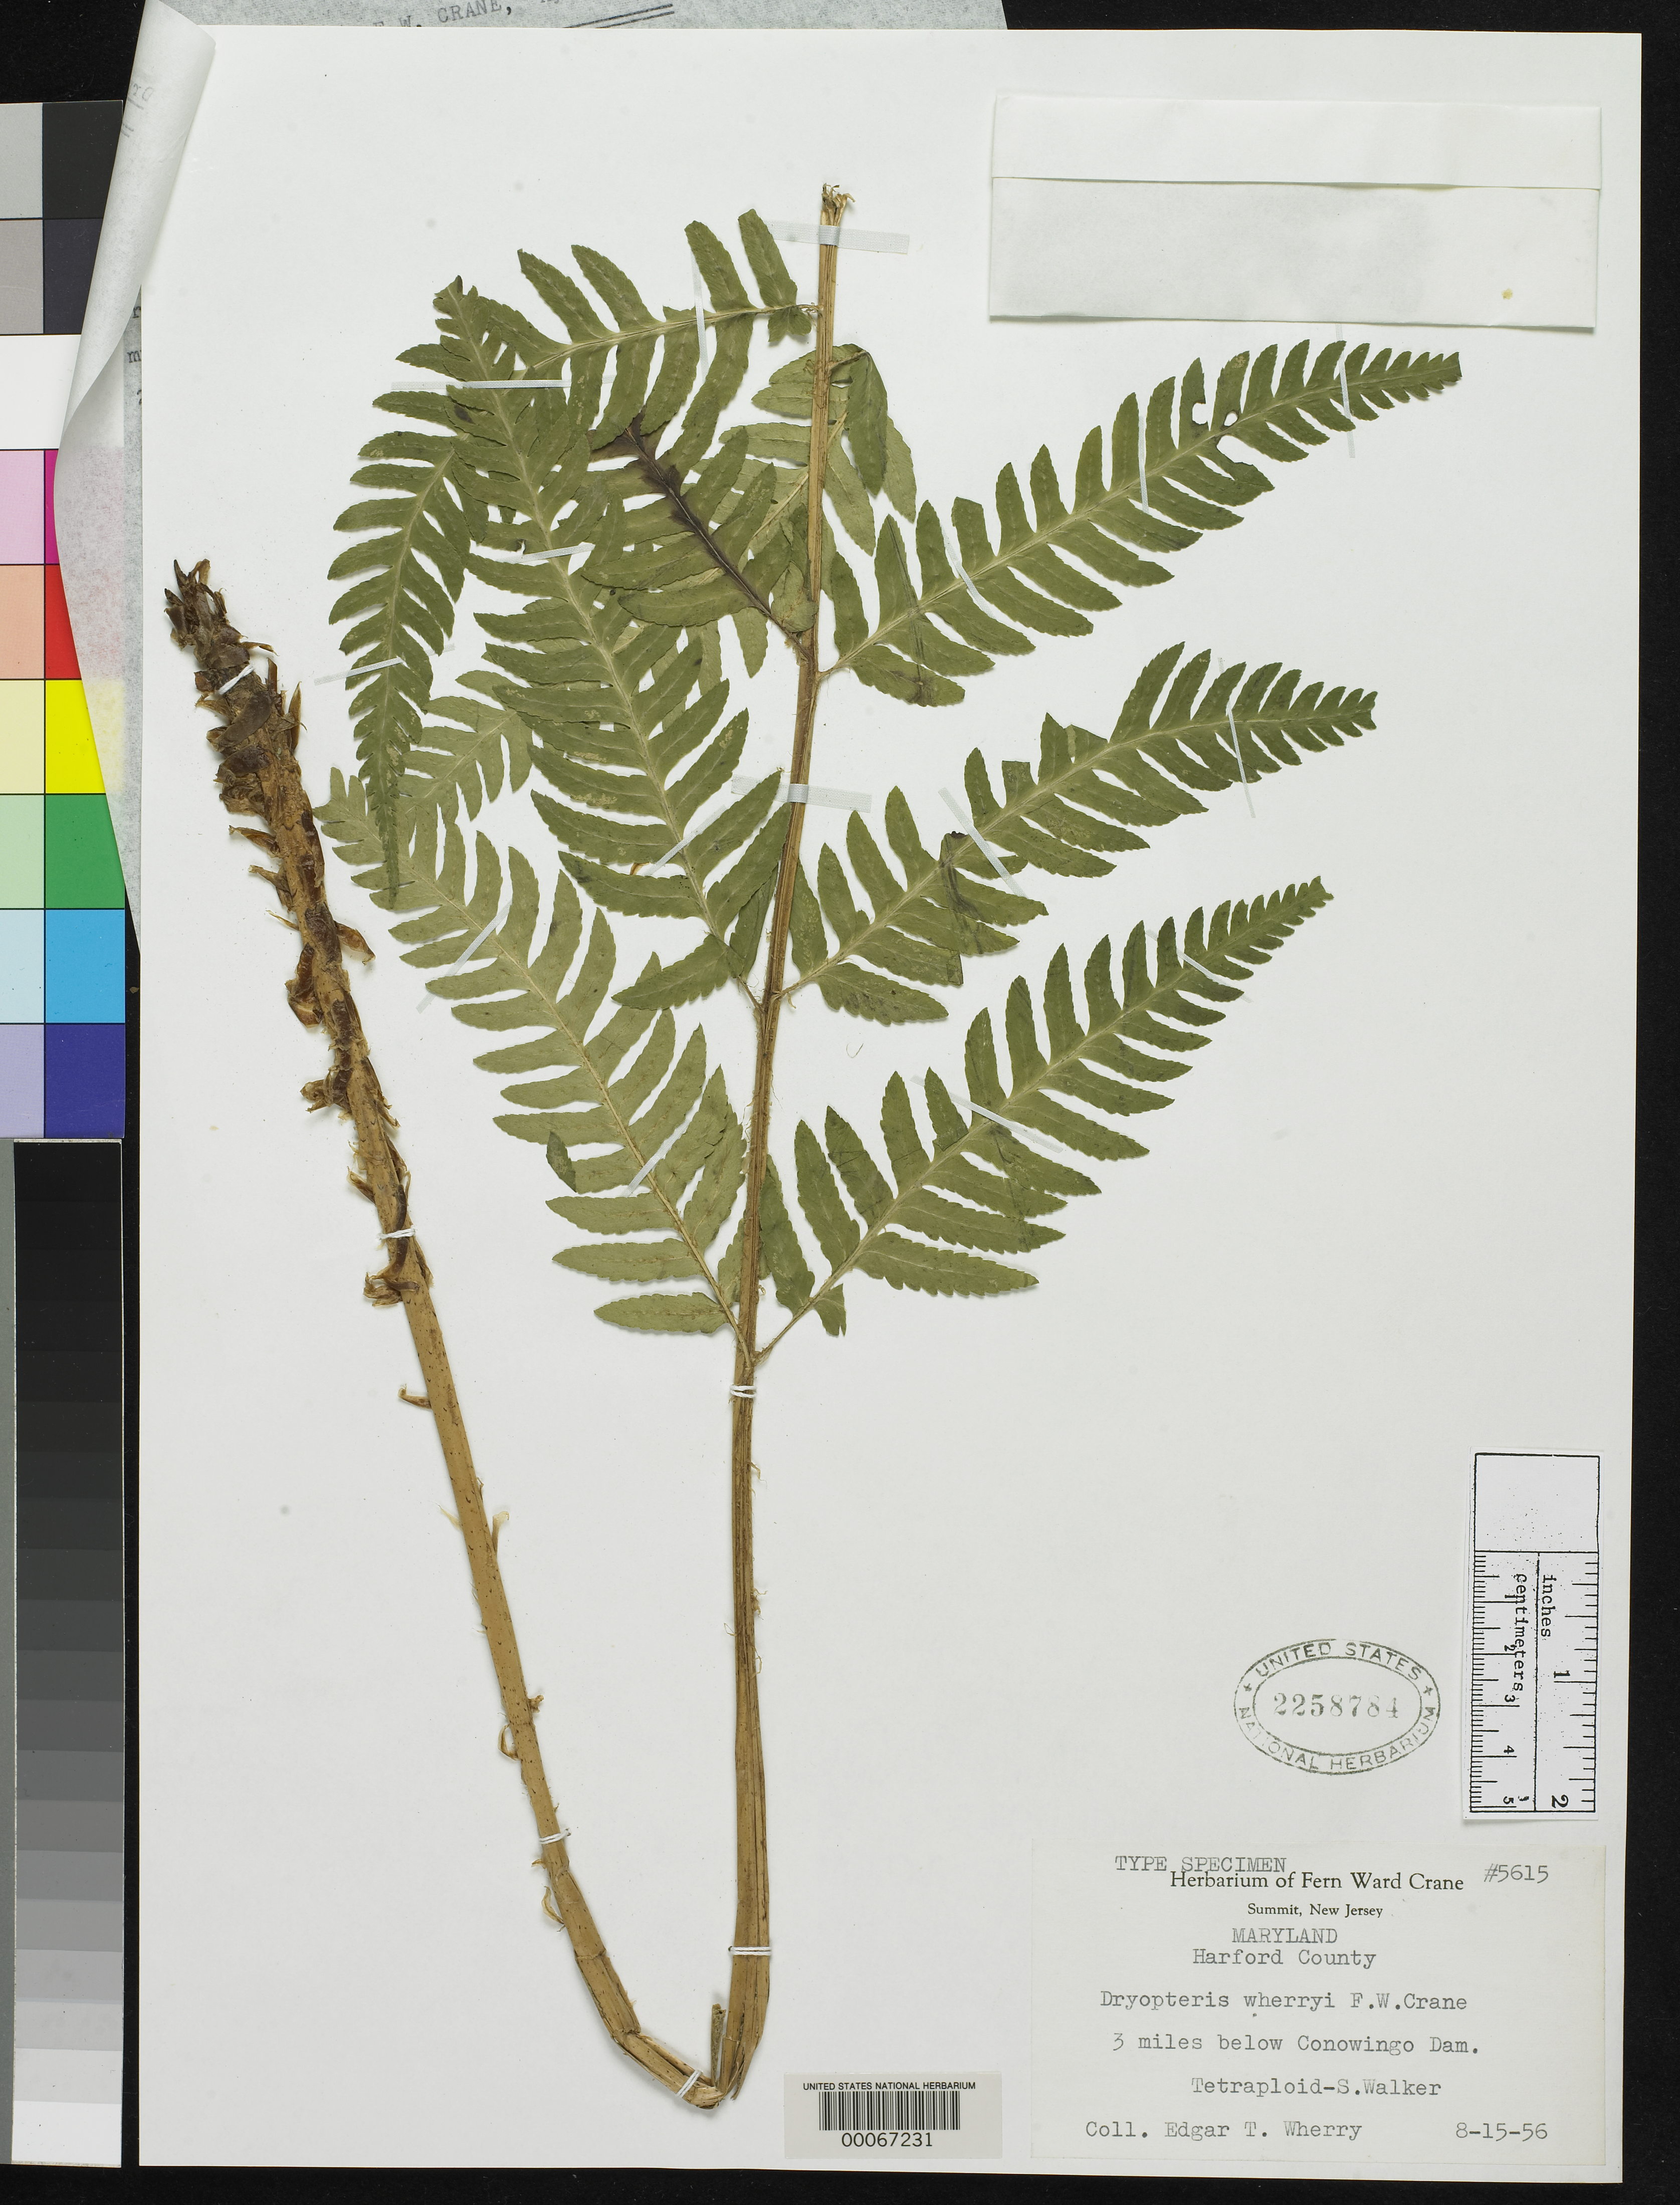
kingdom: Plantae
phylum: Tracheophyta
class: Polypodiopsida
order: Polypodiales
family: Dryopteridaceae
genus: Dryopteris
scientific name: Dryopteris wherryi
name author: Crane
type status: Holotype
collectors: E. T. Wherry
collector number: Crane 5615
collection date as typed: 15 Aug 1956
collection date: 1956-08-15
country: United States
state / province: Maryland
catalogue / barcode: US 2258784